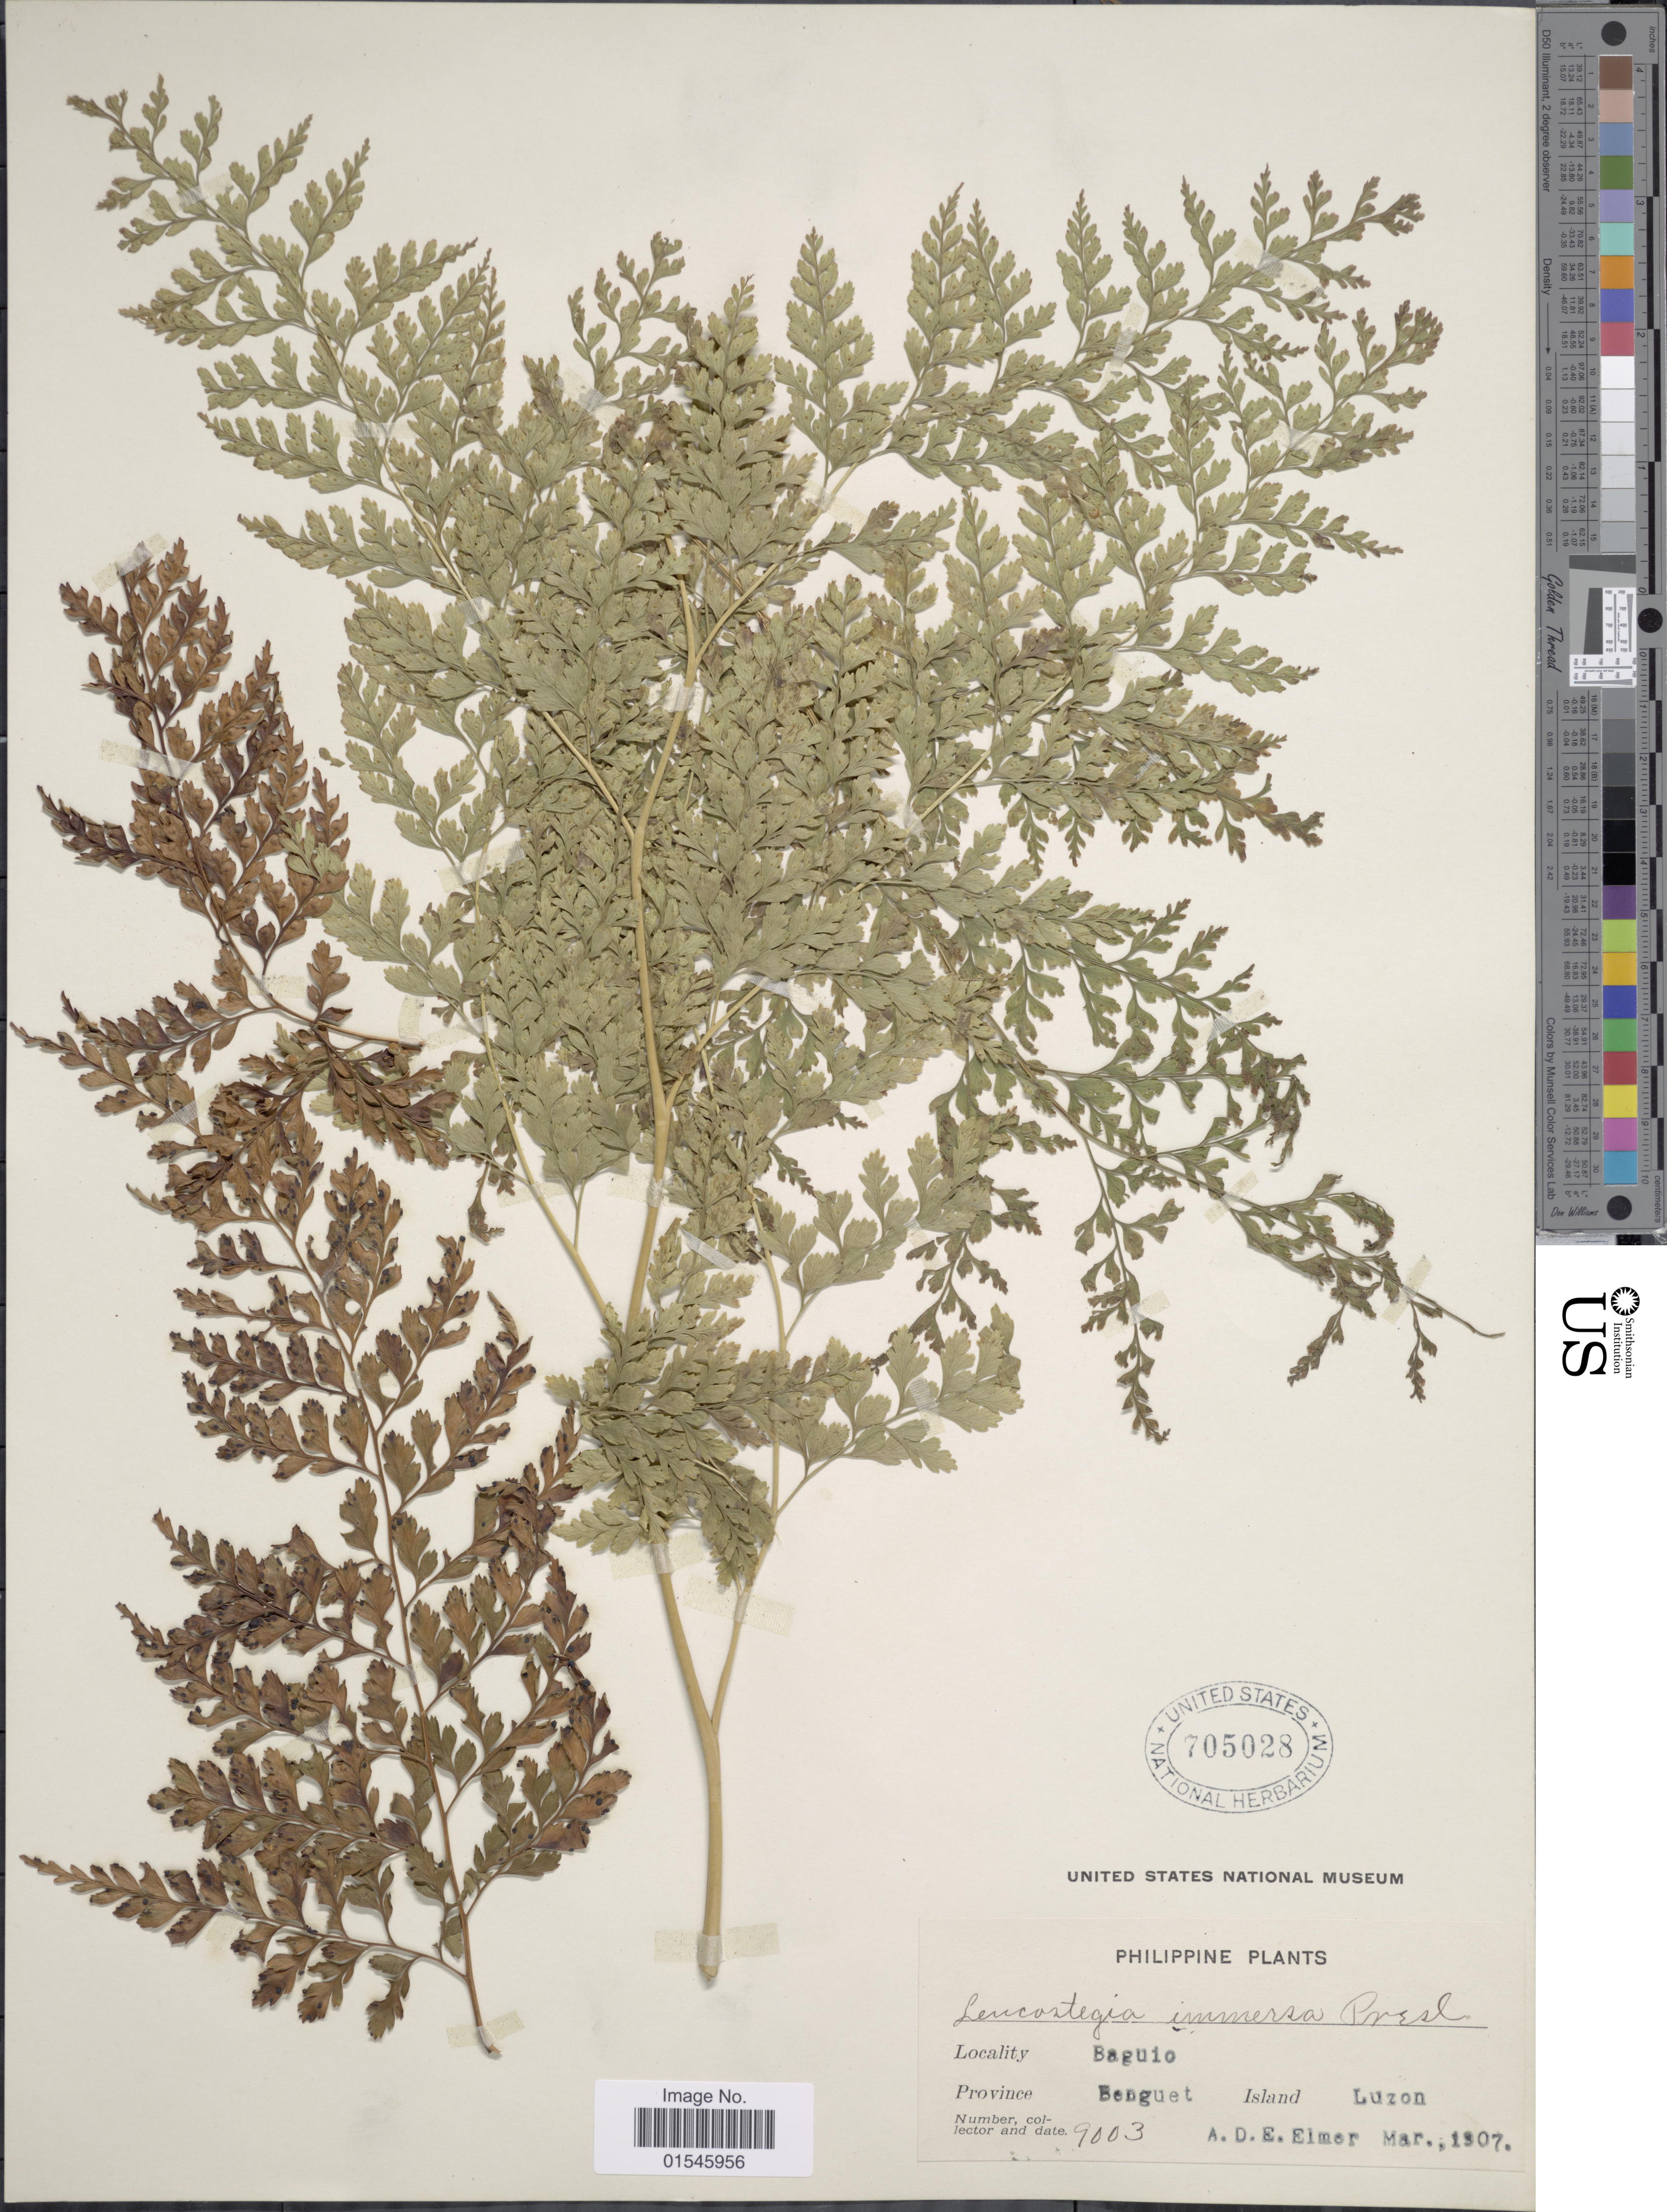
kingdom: Plantae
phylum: Tracheophyta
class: Polypodiopsida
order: Polypodiales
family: Hypodematiaceae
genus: Leucostegia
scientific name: Leucostegia truncata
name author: (D. Don) Fraser-Jenk.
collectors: A. D. E. Elmer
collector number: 9003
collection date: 1907-03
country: Philippines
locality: Baguio, Province Benguet, Island Luzon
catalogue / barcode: US 705028